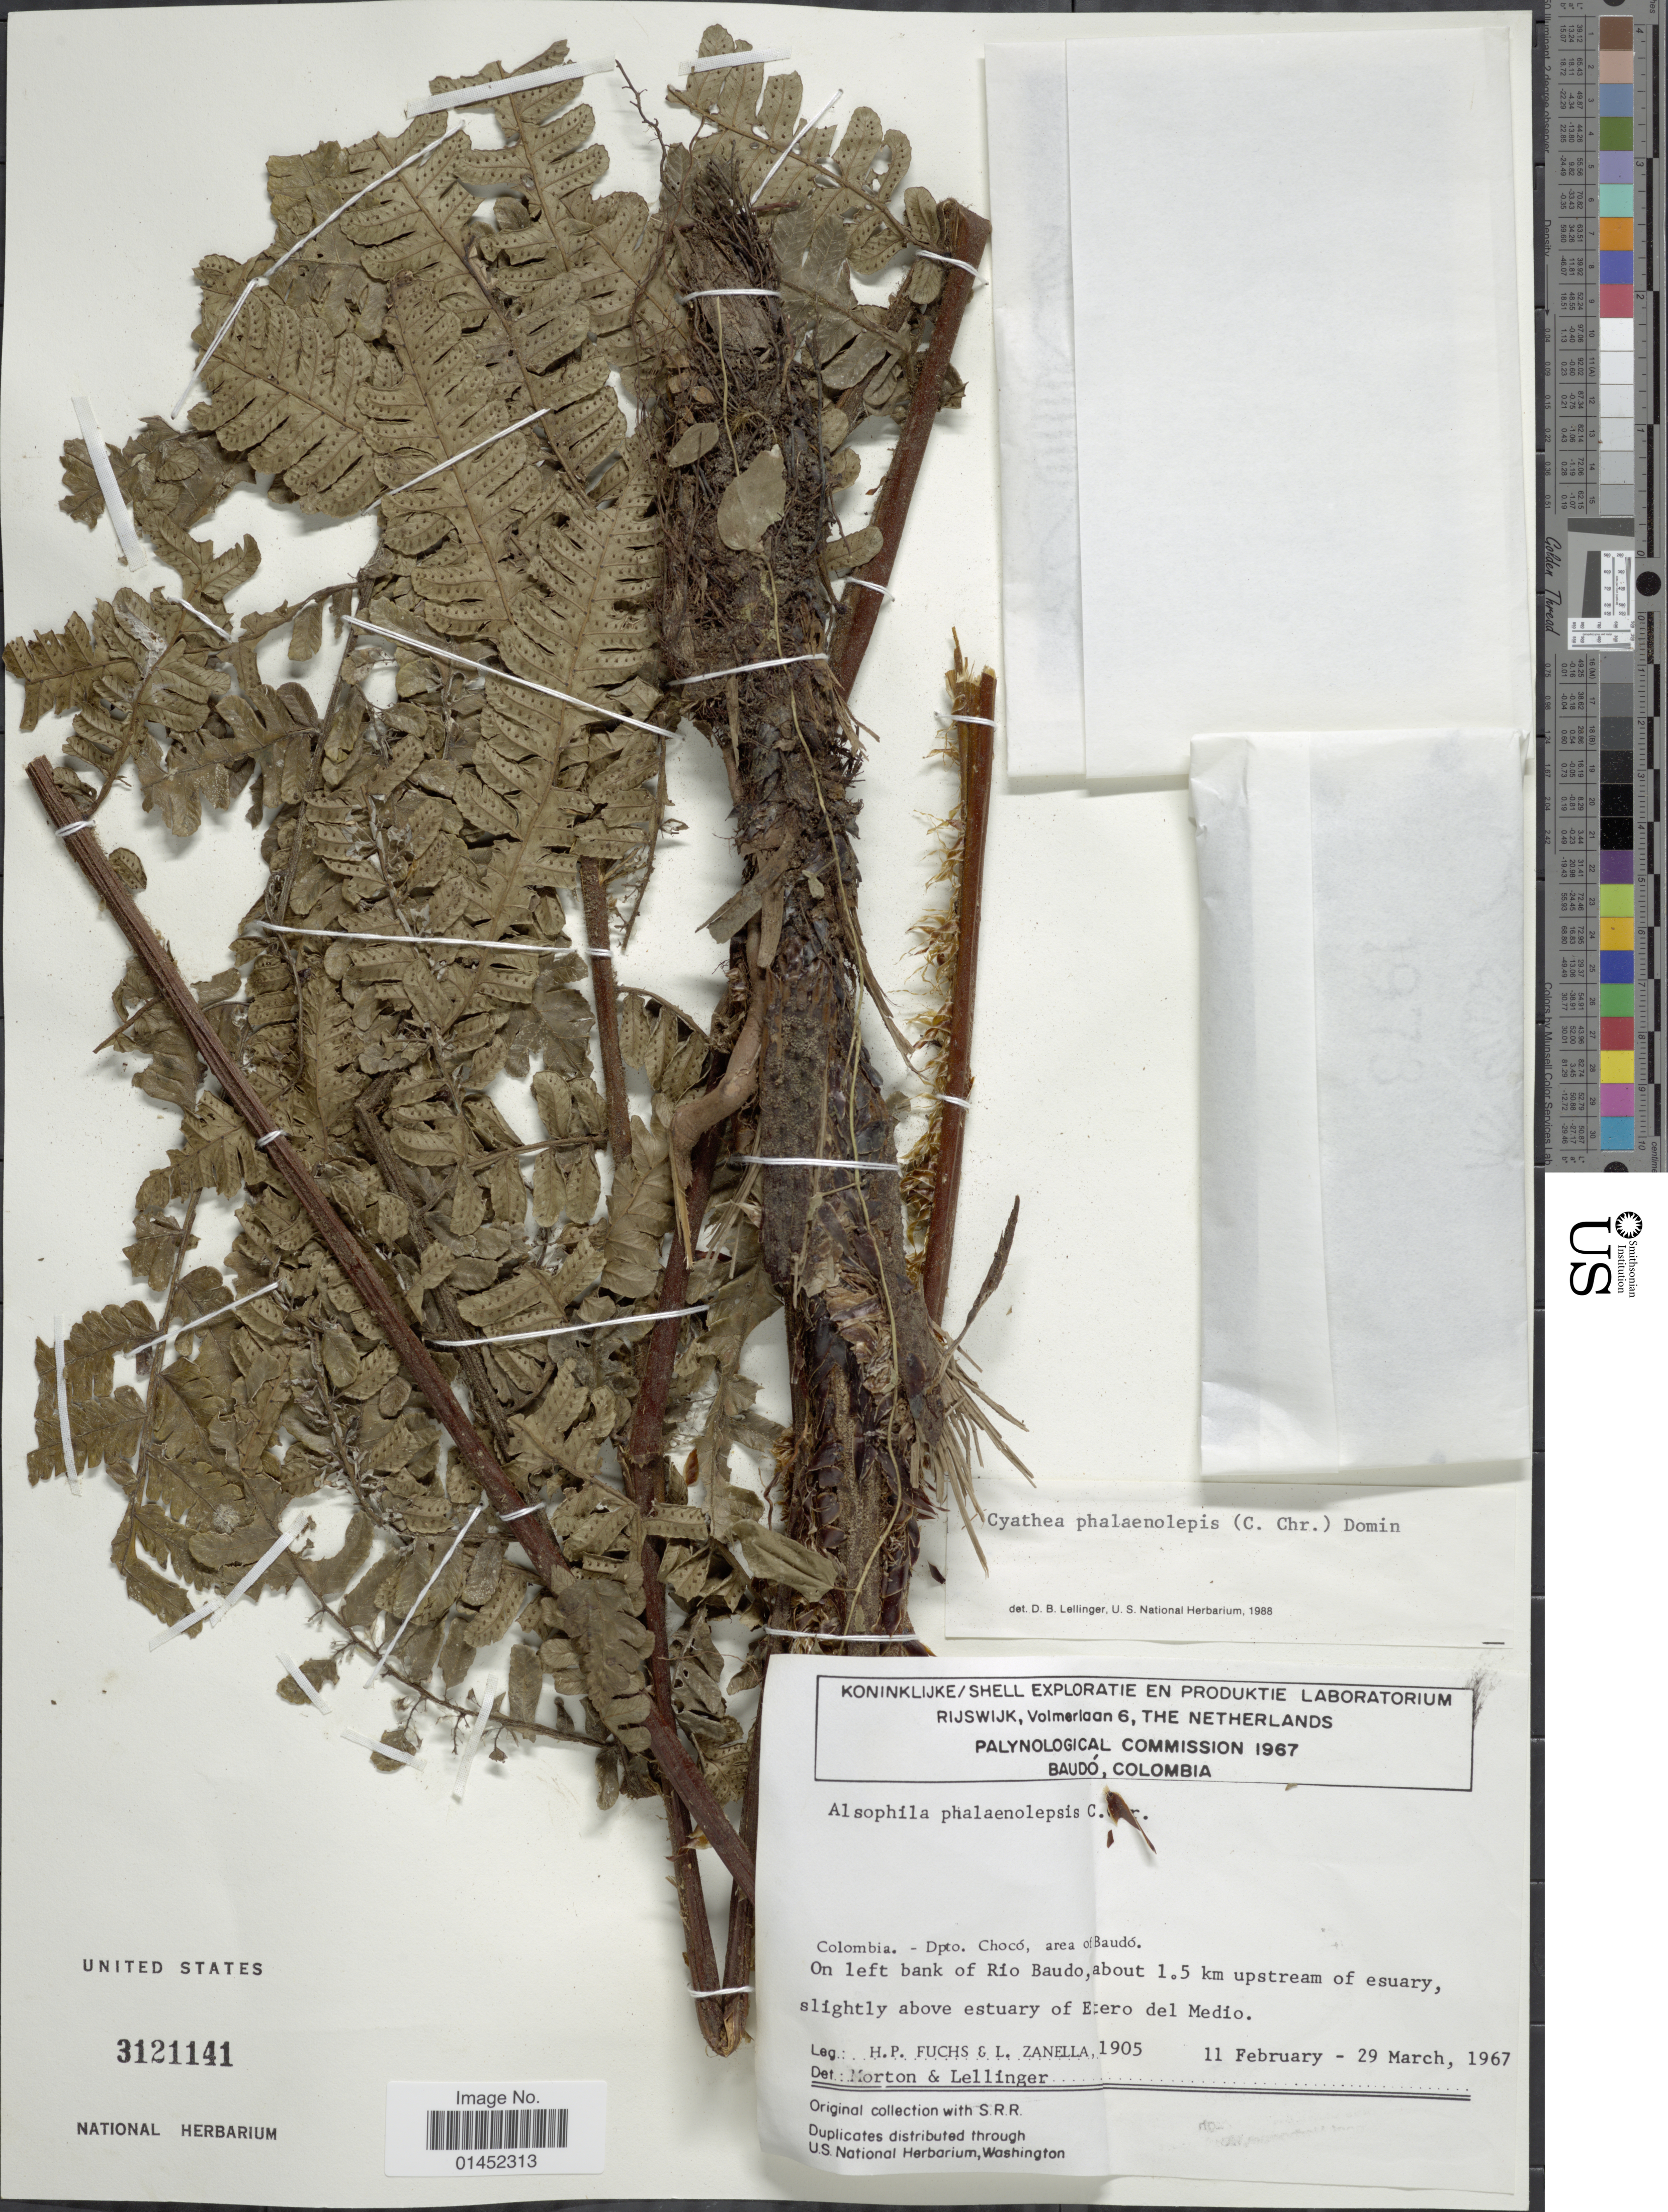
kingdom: Plantae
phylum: Tracheophyta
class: Polypodiopsida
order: Cyatheales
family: Cyatheaceae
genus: Cyathea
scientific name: Cyathea phalaenolepis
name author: (C. Chr.) Domin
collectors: H. P. Fuchs & L. Zanella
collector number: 1905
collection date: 1967-02-11/1967-03-29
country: Colombia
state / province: Chocó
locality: Dpto Chocó, area of Baudó, On left bank of Rio Baudo, about 1.5 km upstream of esuary, slightly above estuary of Etero del Medio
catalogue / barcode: US 3121141